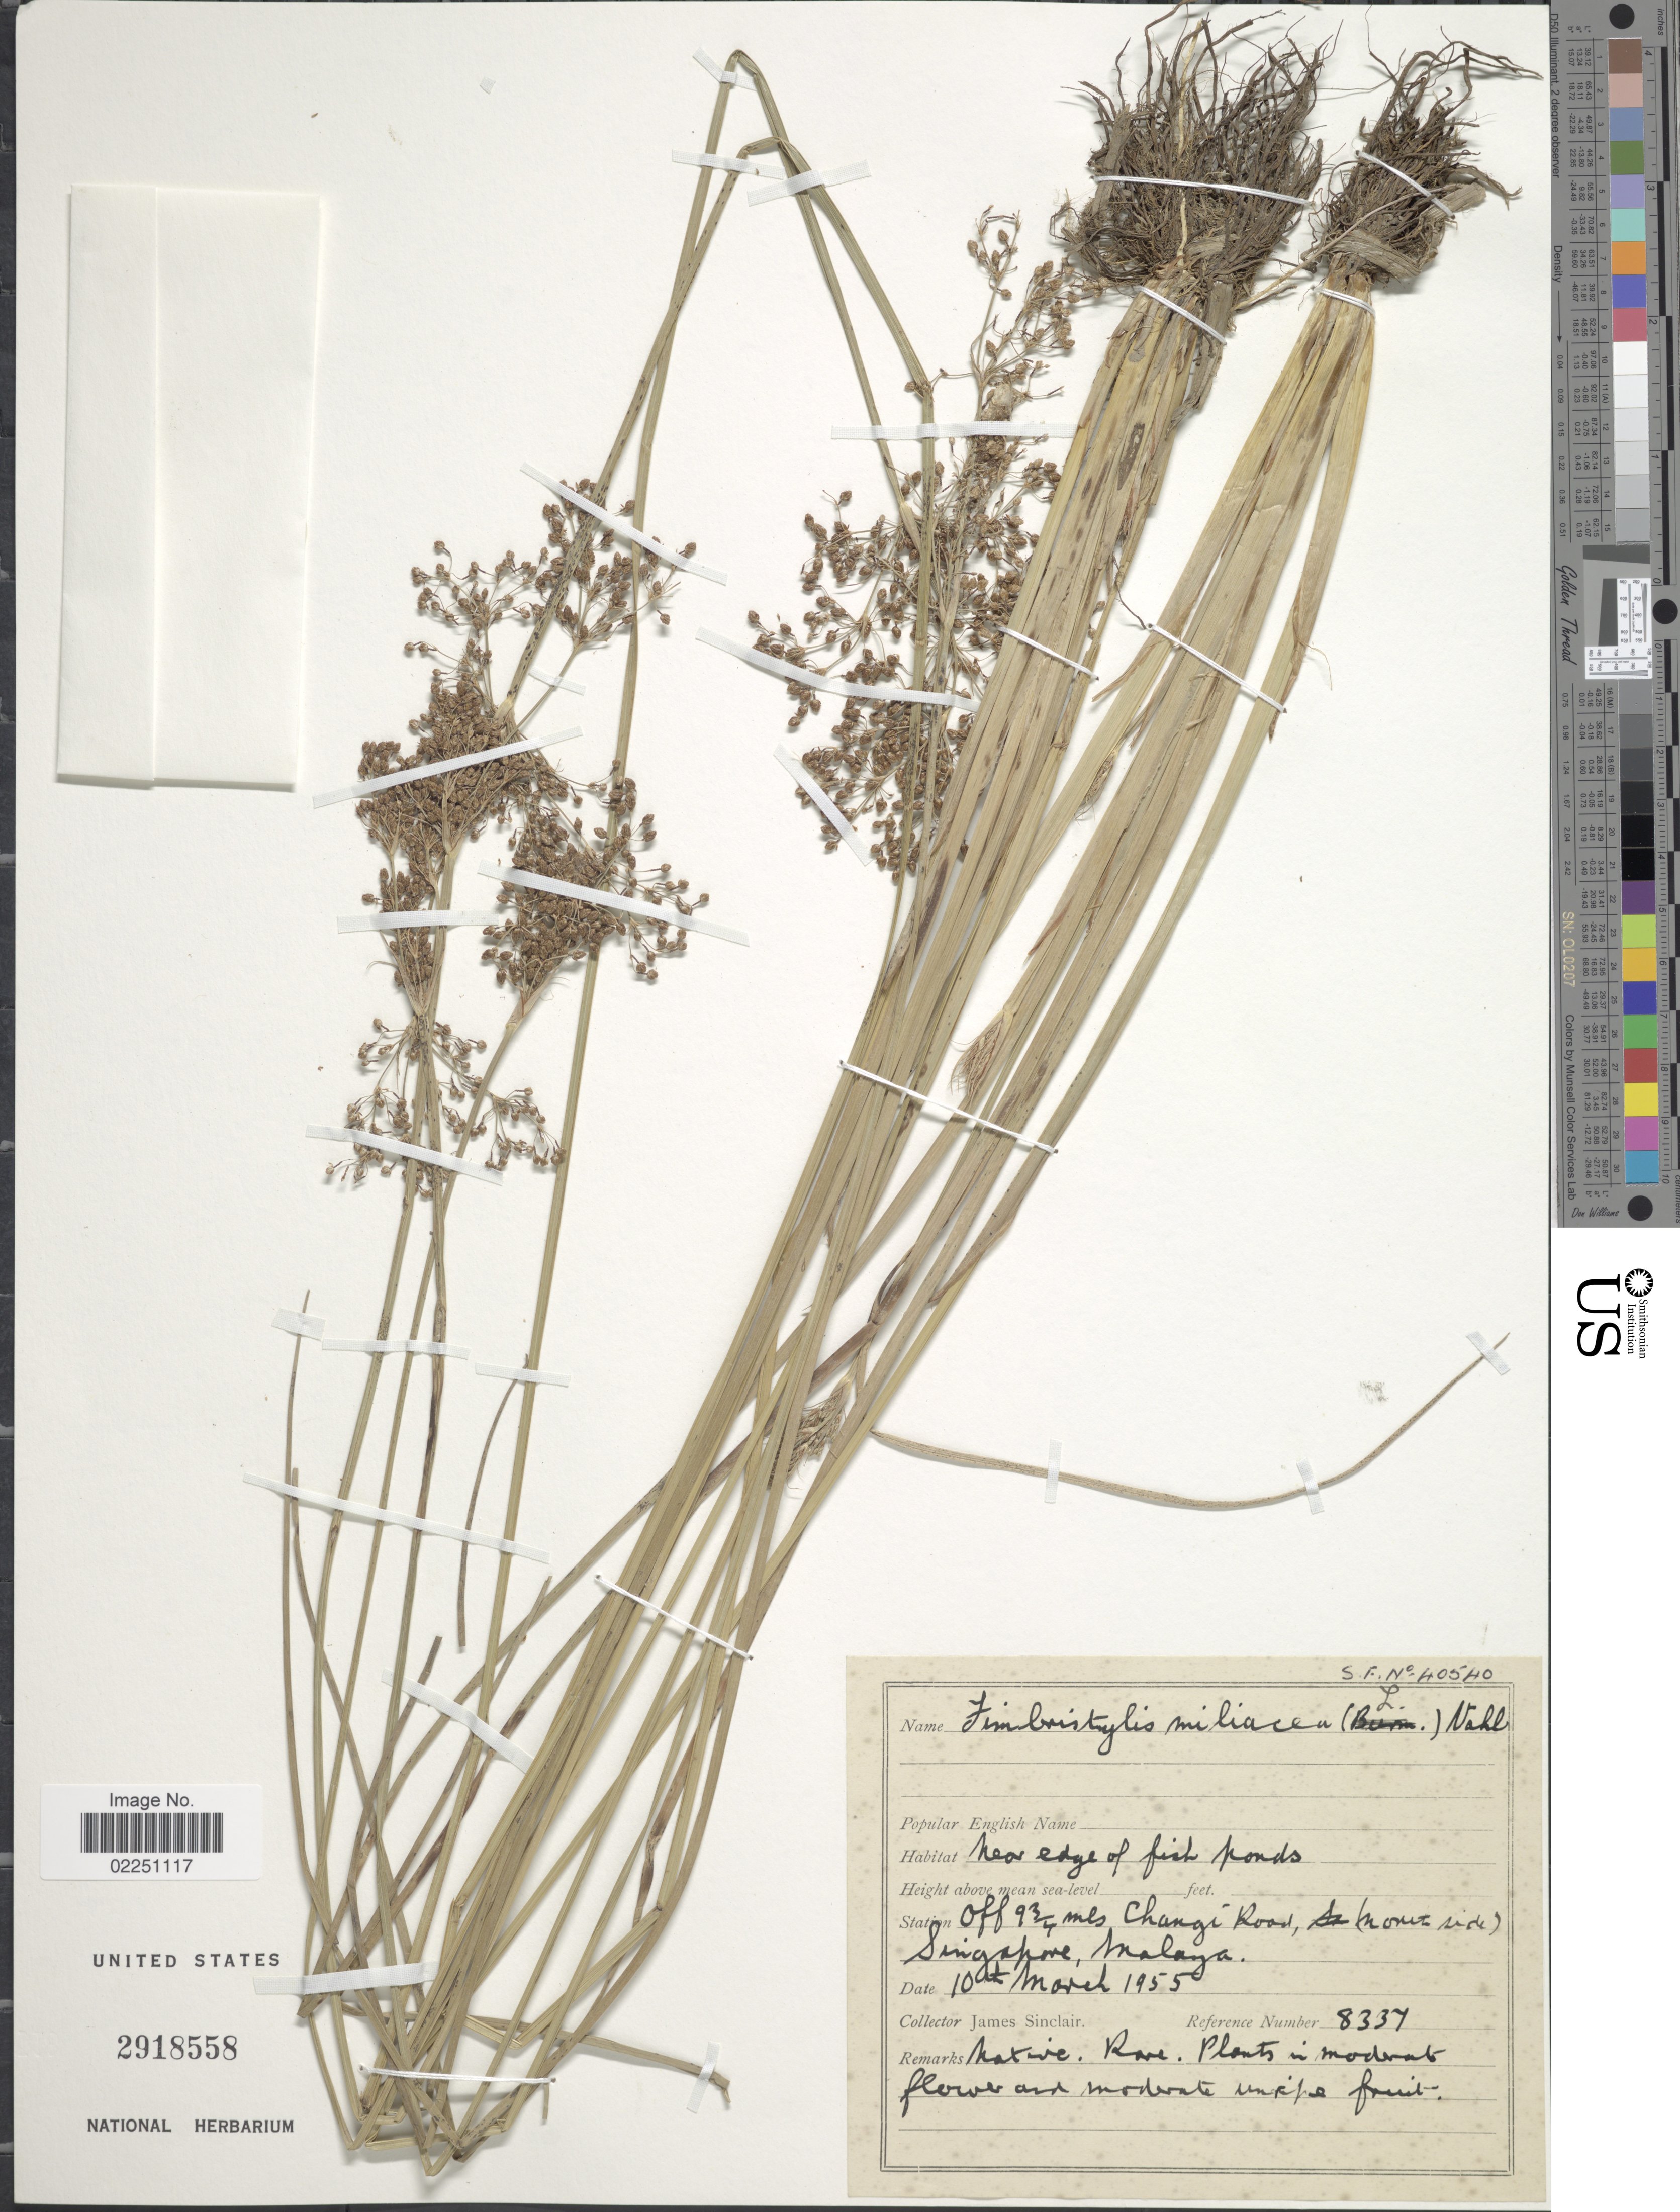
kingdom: Plantae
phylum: Tracheophyta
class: Liliopsida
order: Poales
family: Cyperaceae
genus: Fimbristylis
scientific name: Fimbristylis littoralis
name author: Gaudich.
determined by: Strong, M. T., (US), Smithsonian Institution - National Museum of Natural History (UNITED STATES)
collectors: J. Sinclair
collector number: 8337/S.F.N.40540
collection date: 1955-03-10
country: Singapore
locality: Off 9 3/4 mls Changi Road, (north side) Singapore, Malaya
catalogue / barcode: US 2918558